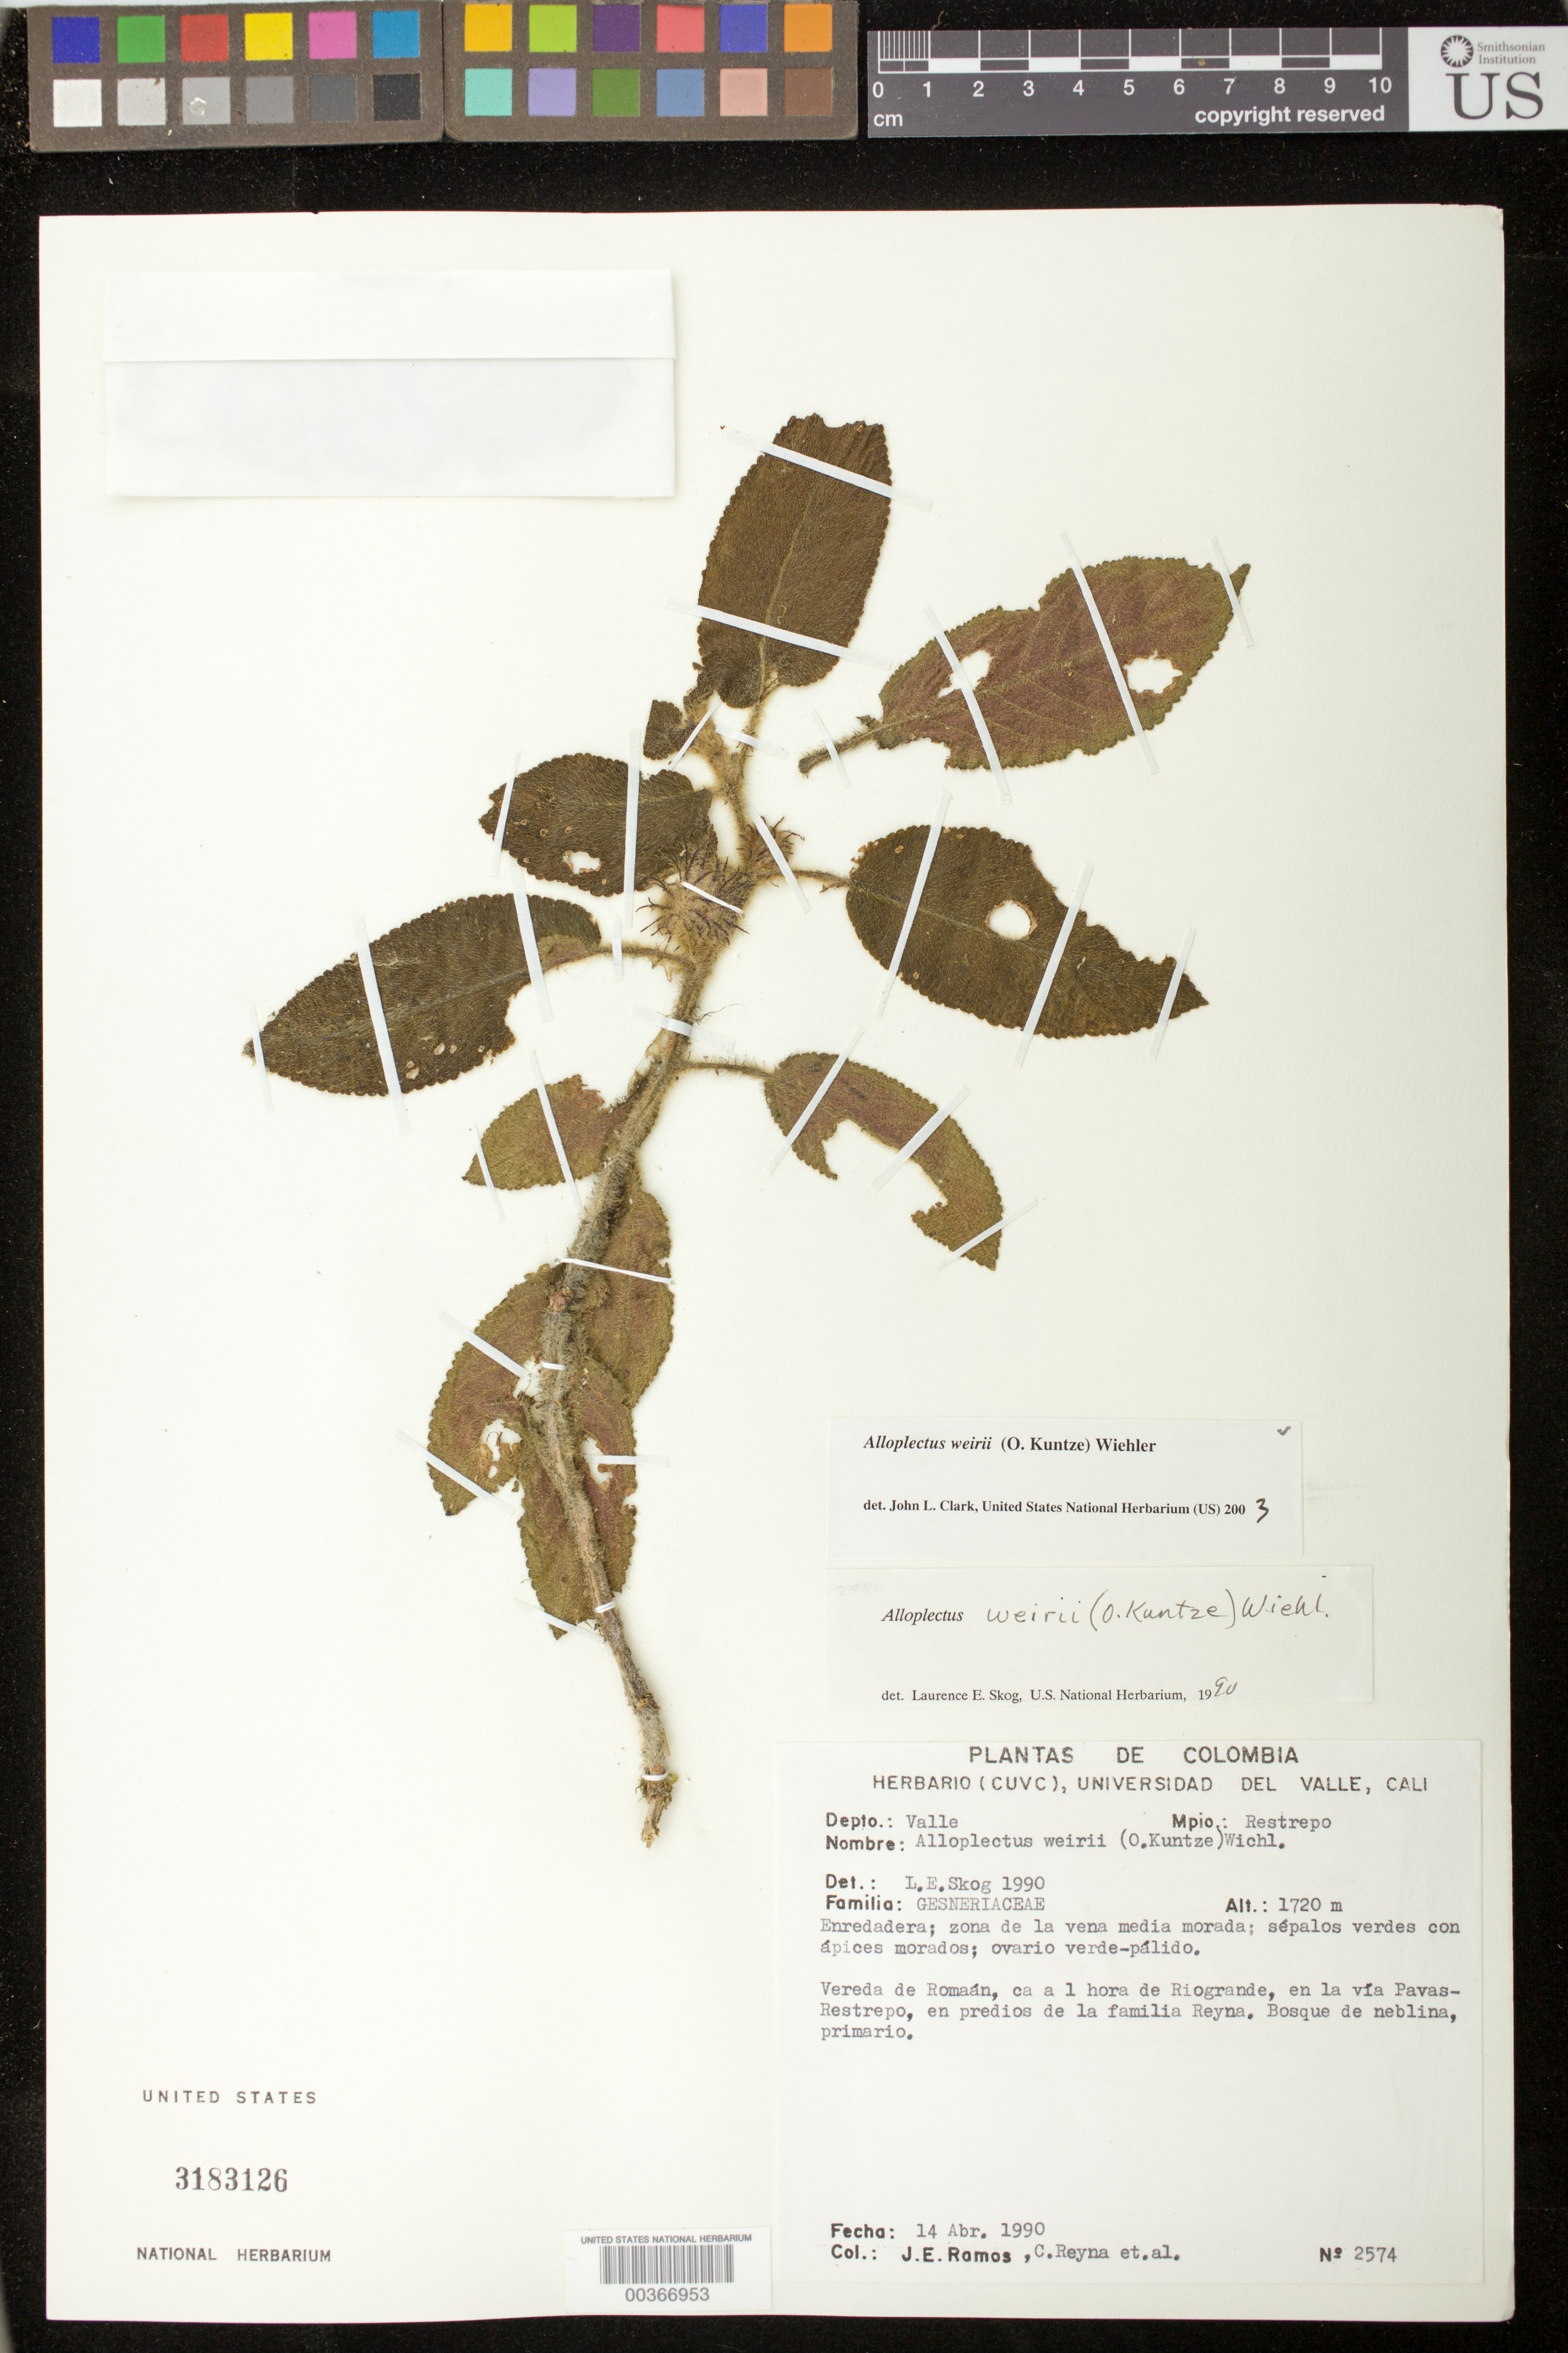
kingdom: Plantae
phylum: Tracheophyta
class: Magnoliopsida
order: Lamiales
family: Gesneriaceae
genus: Alloplectus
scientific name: Alloplectus weirii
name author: (Kuntze) Wiehler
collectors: J. E. Ramos, C. Reyna & et al.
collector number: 2574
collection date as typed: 14 Apr 1990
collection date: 1990-04-14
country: Colombia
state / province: Valle del Cauca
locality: Depto. Valle, mpio. Restrepo, vereda de Román, ca a 1 hora de Riogrande, en la via Pavas - Restrepo, …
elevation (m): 1720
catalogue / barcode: US 3183126